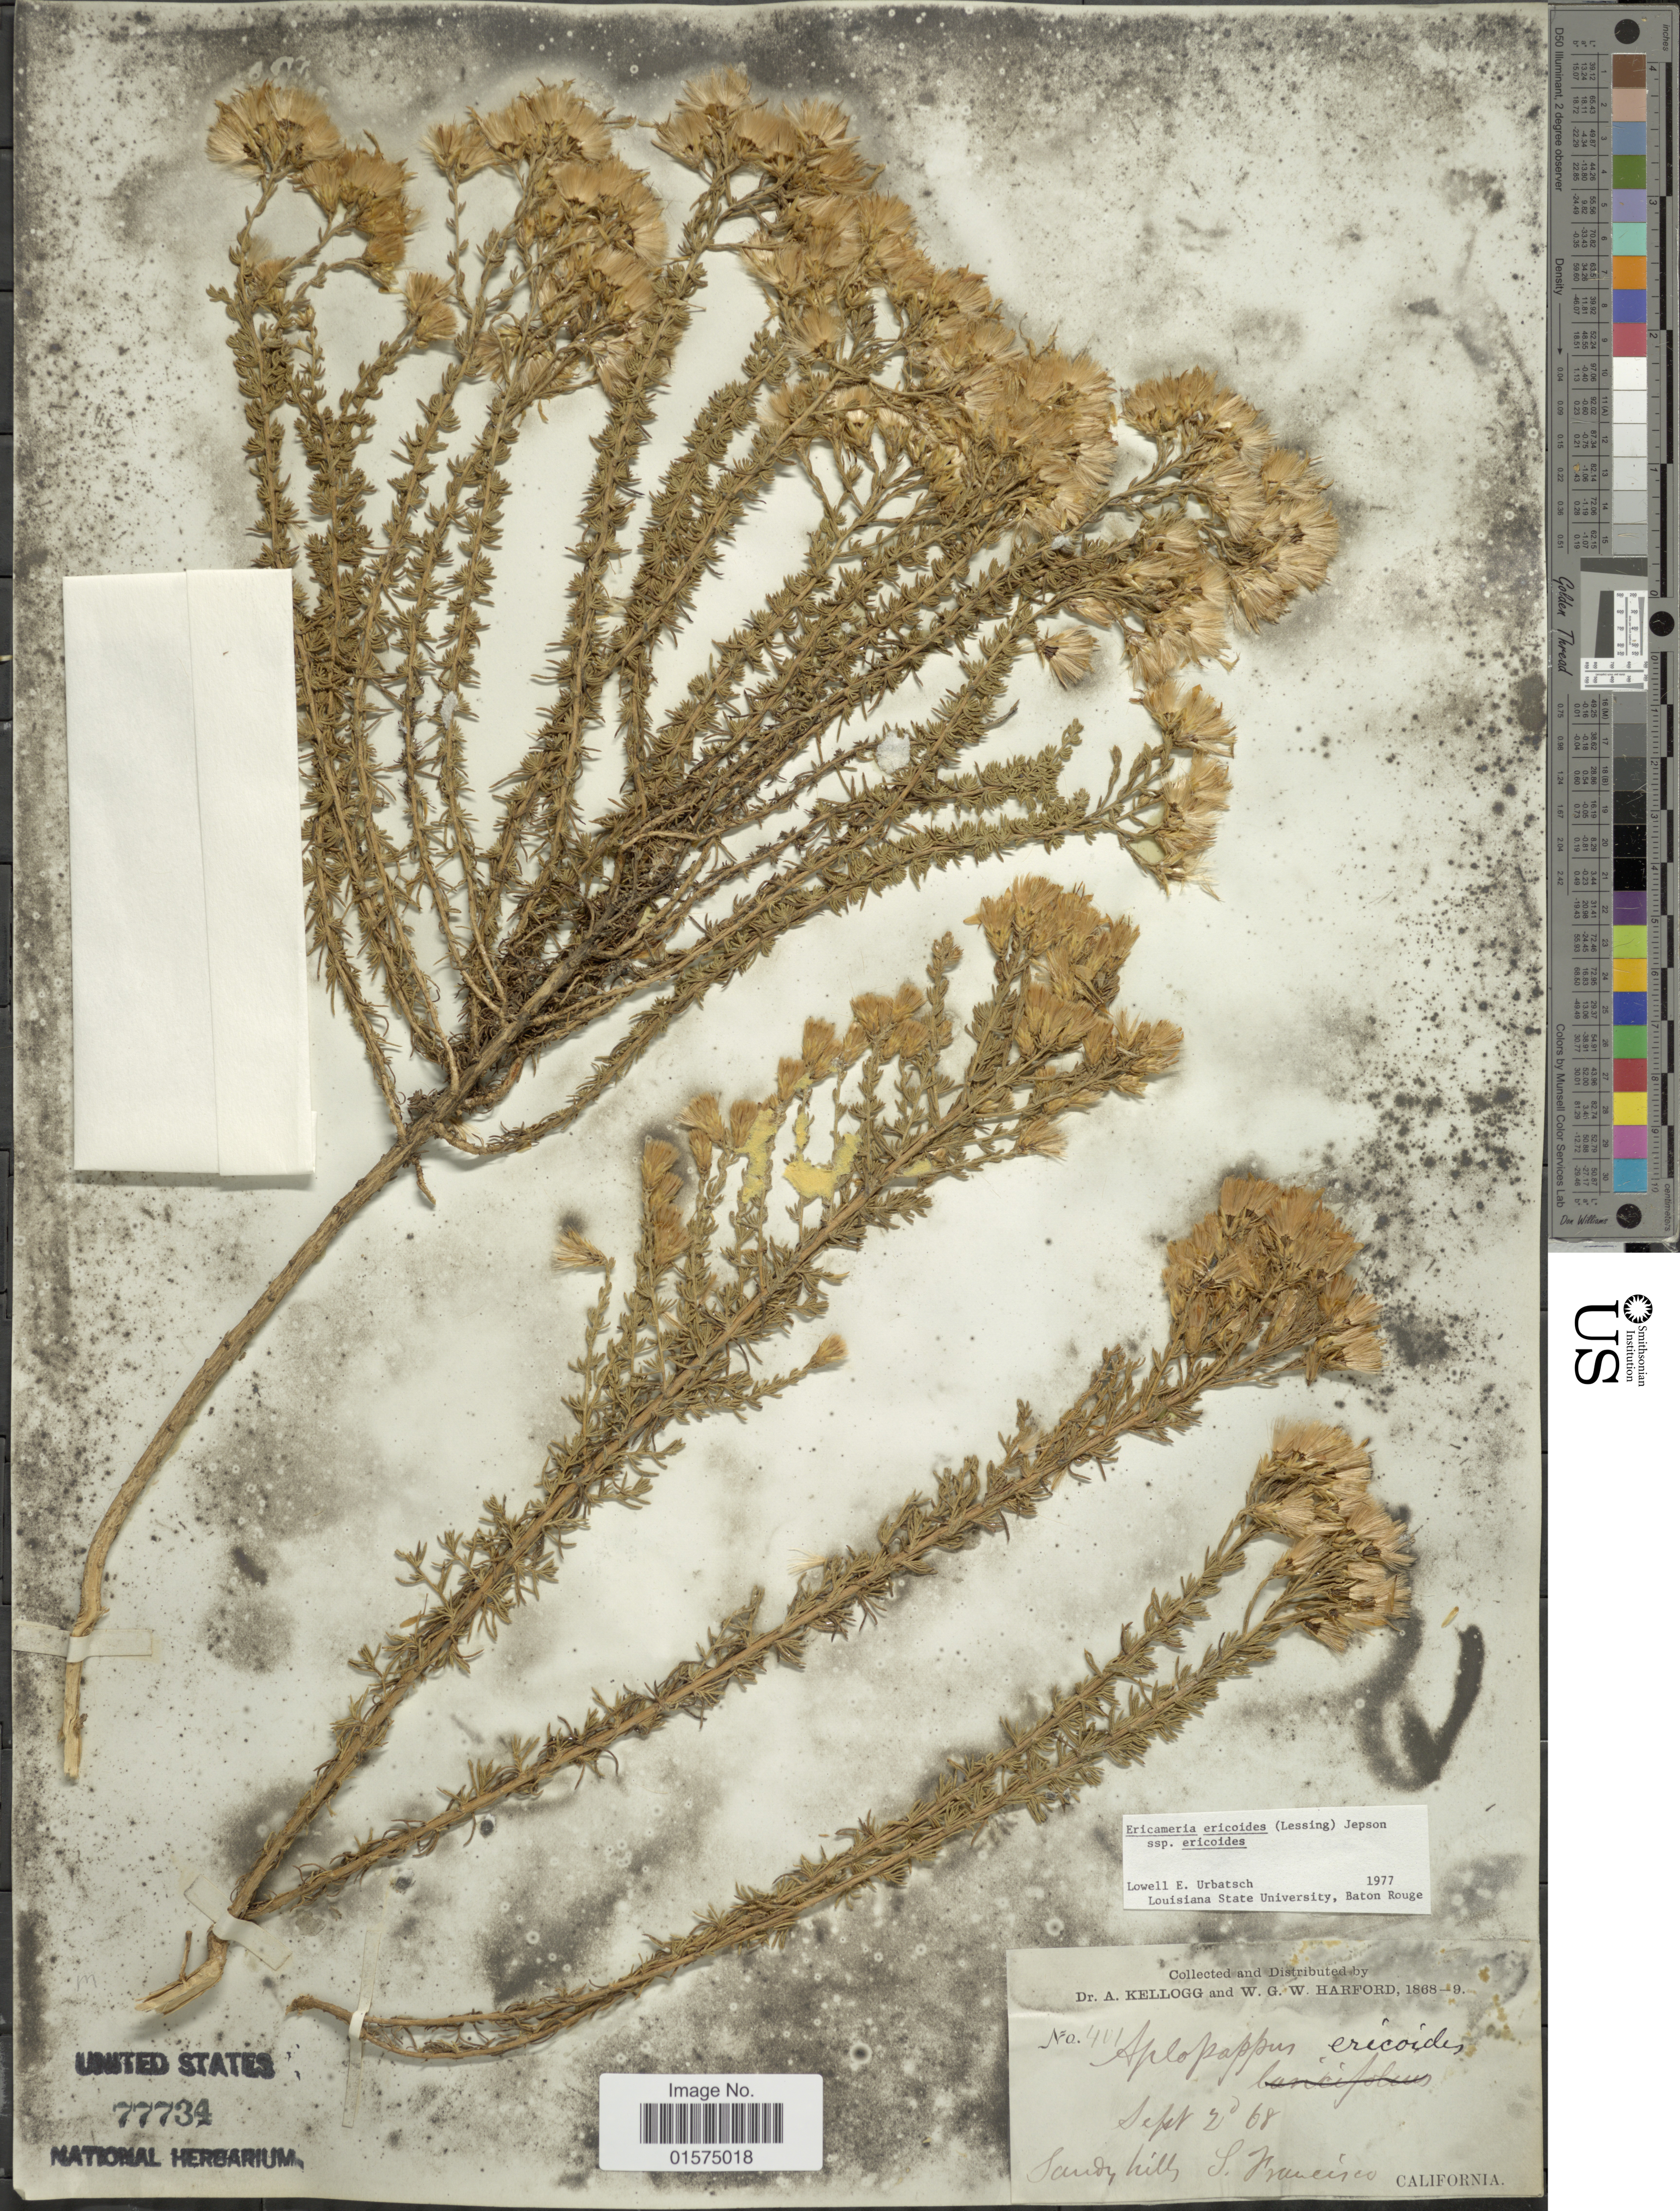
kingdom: Plantae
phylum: Tracheophyta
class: Magnoliopsida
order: Asterales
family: Asteraceae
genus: Ericameria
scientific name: Ericameria ericoides subsp. ericoides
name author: (Less.) Nutt. ex Jeps.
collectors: A. Kellogg & W. G. W. Harford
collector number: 411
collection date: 1868-09-02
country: United States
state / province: California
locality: S. Francisco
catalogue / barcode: US 77734